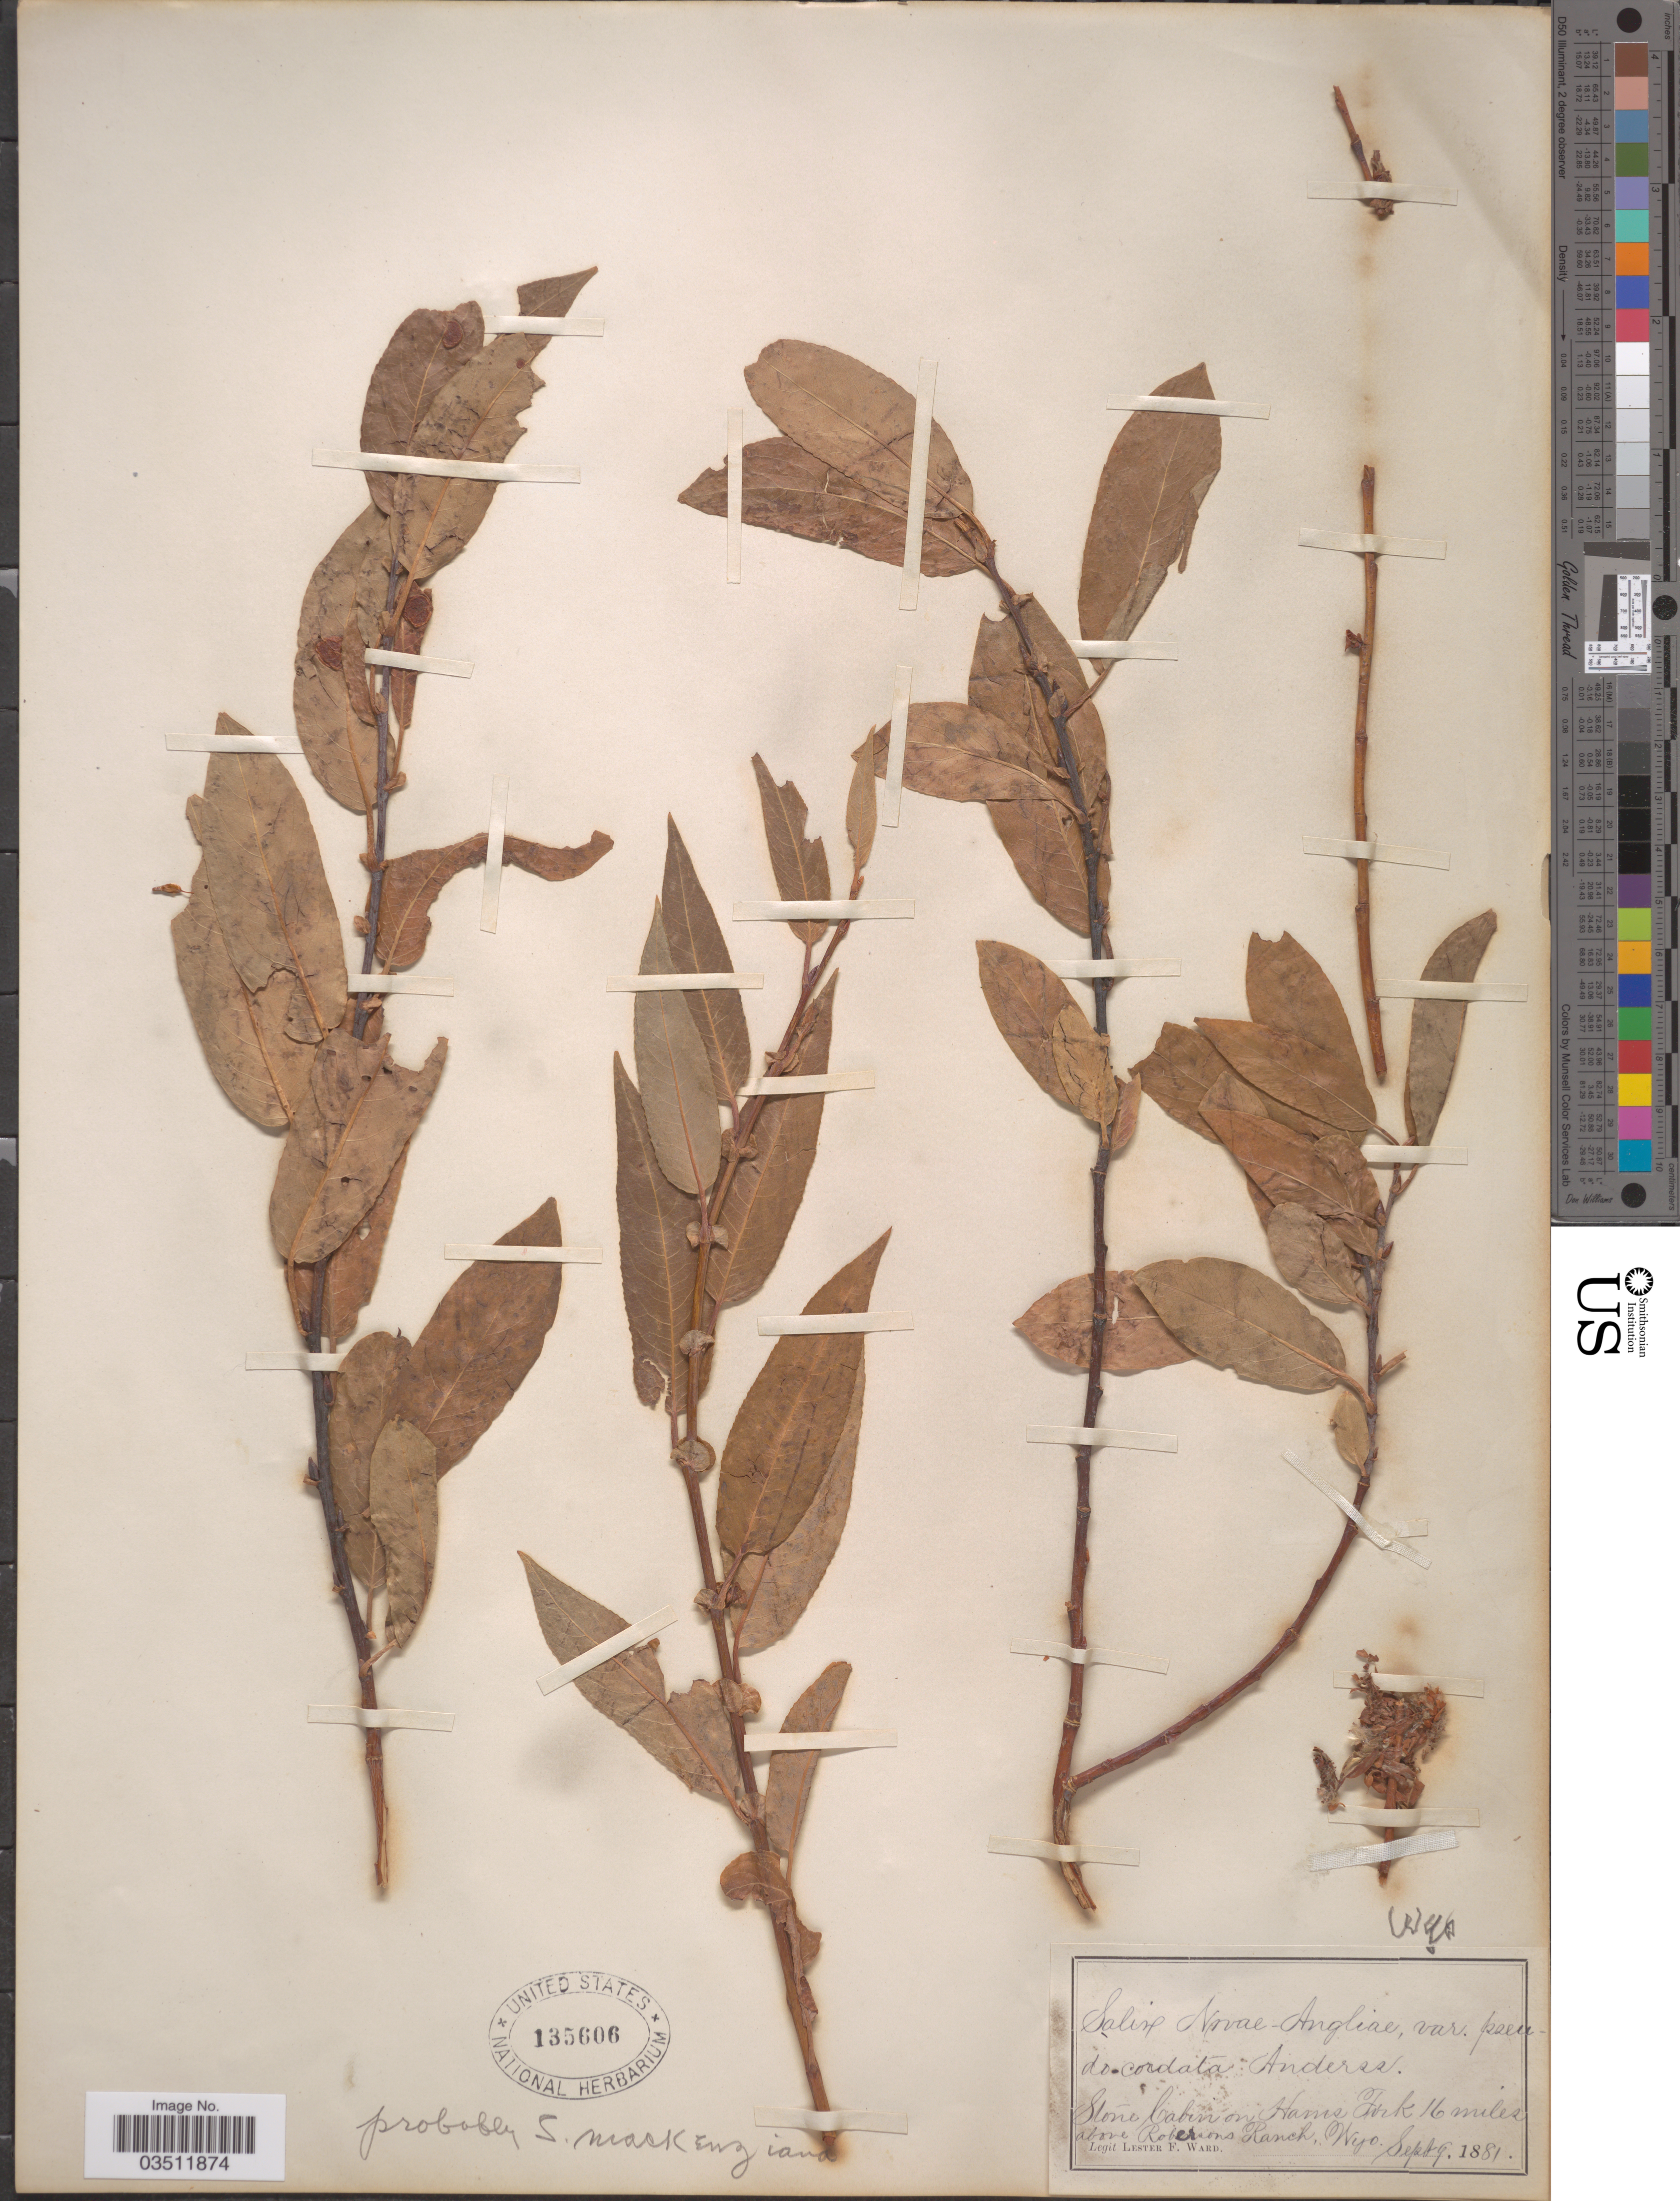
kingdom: Plantae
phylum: Tracheophyta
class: Magnoliopsida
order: Malpighiales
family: Salicaceae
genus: Salix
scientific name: Salix mackenziana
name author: (Hook.) Barratt ex Hook.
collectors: L. F. Ward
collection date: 1881-09-09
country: United States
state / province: Wyoming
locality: Stone Cabin on Hams Fork 16 miles above Robersons Ranch.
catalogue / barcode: US 135606